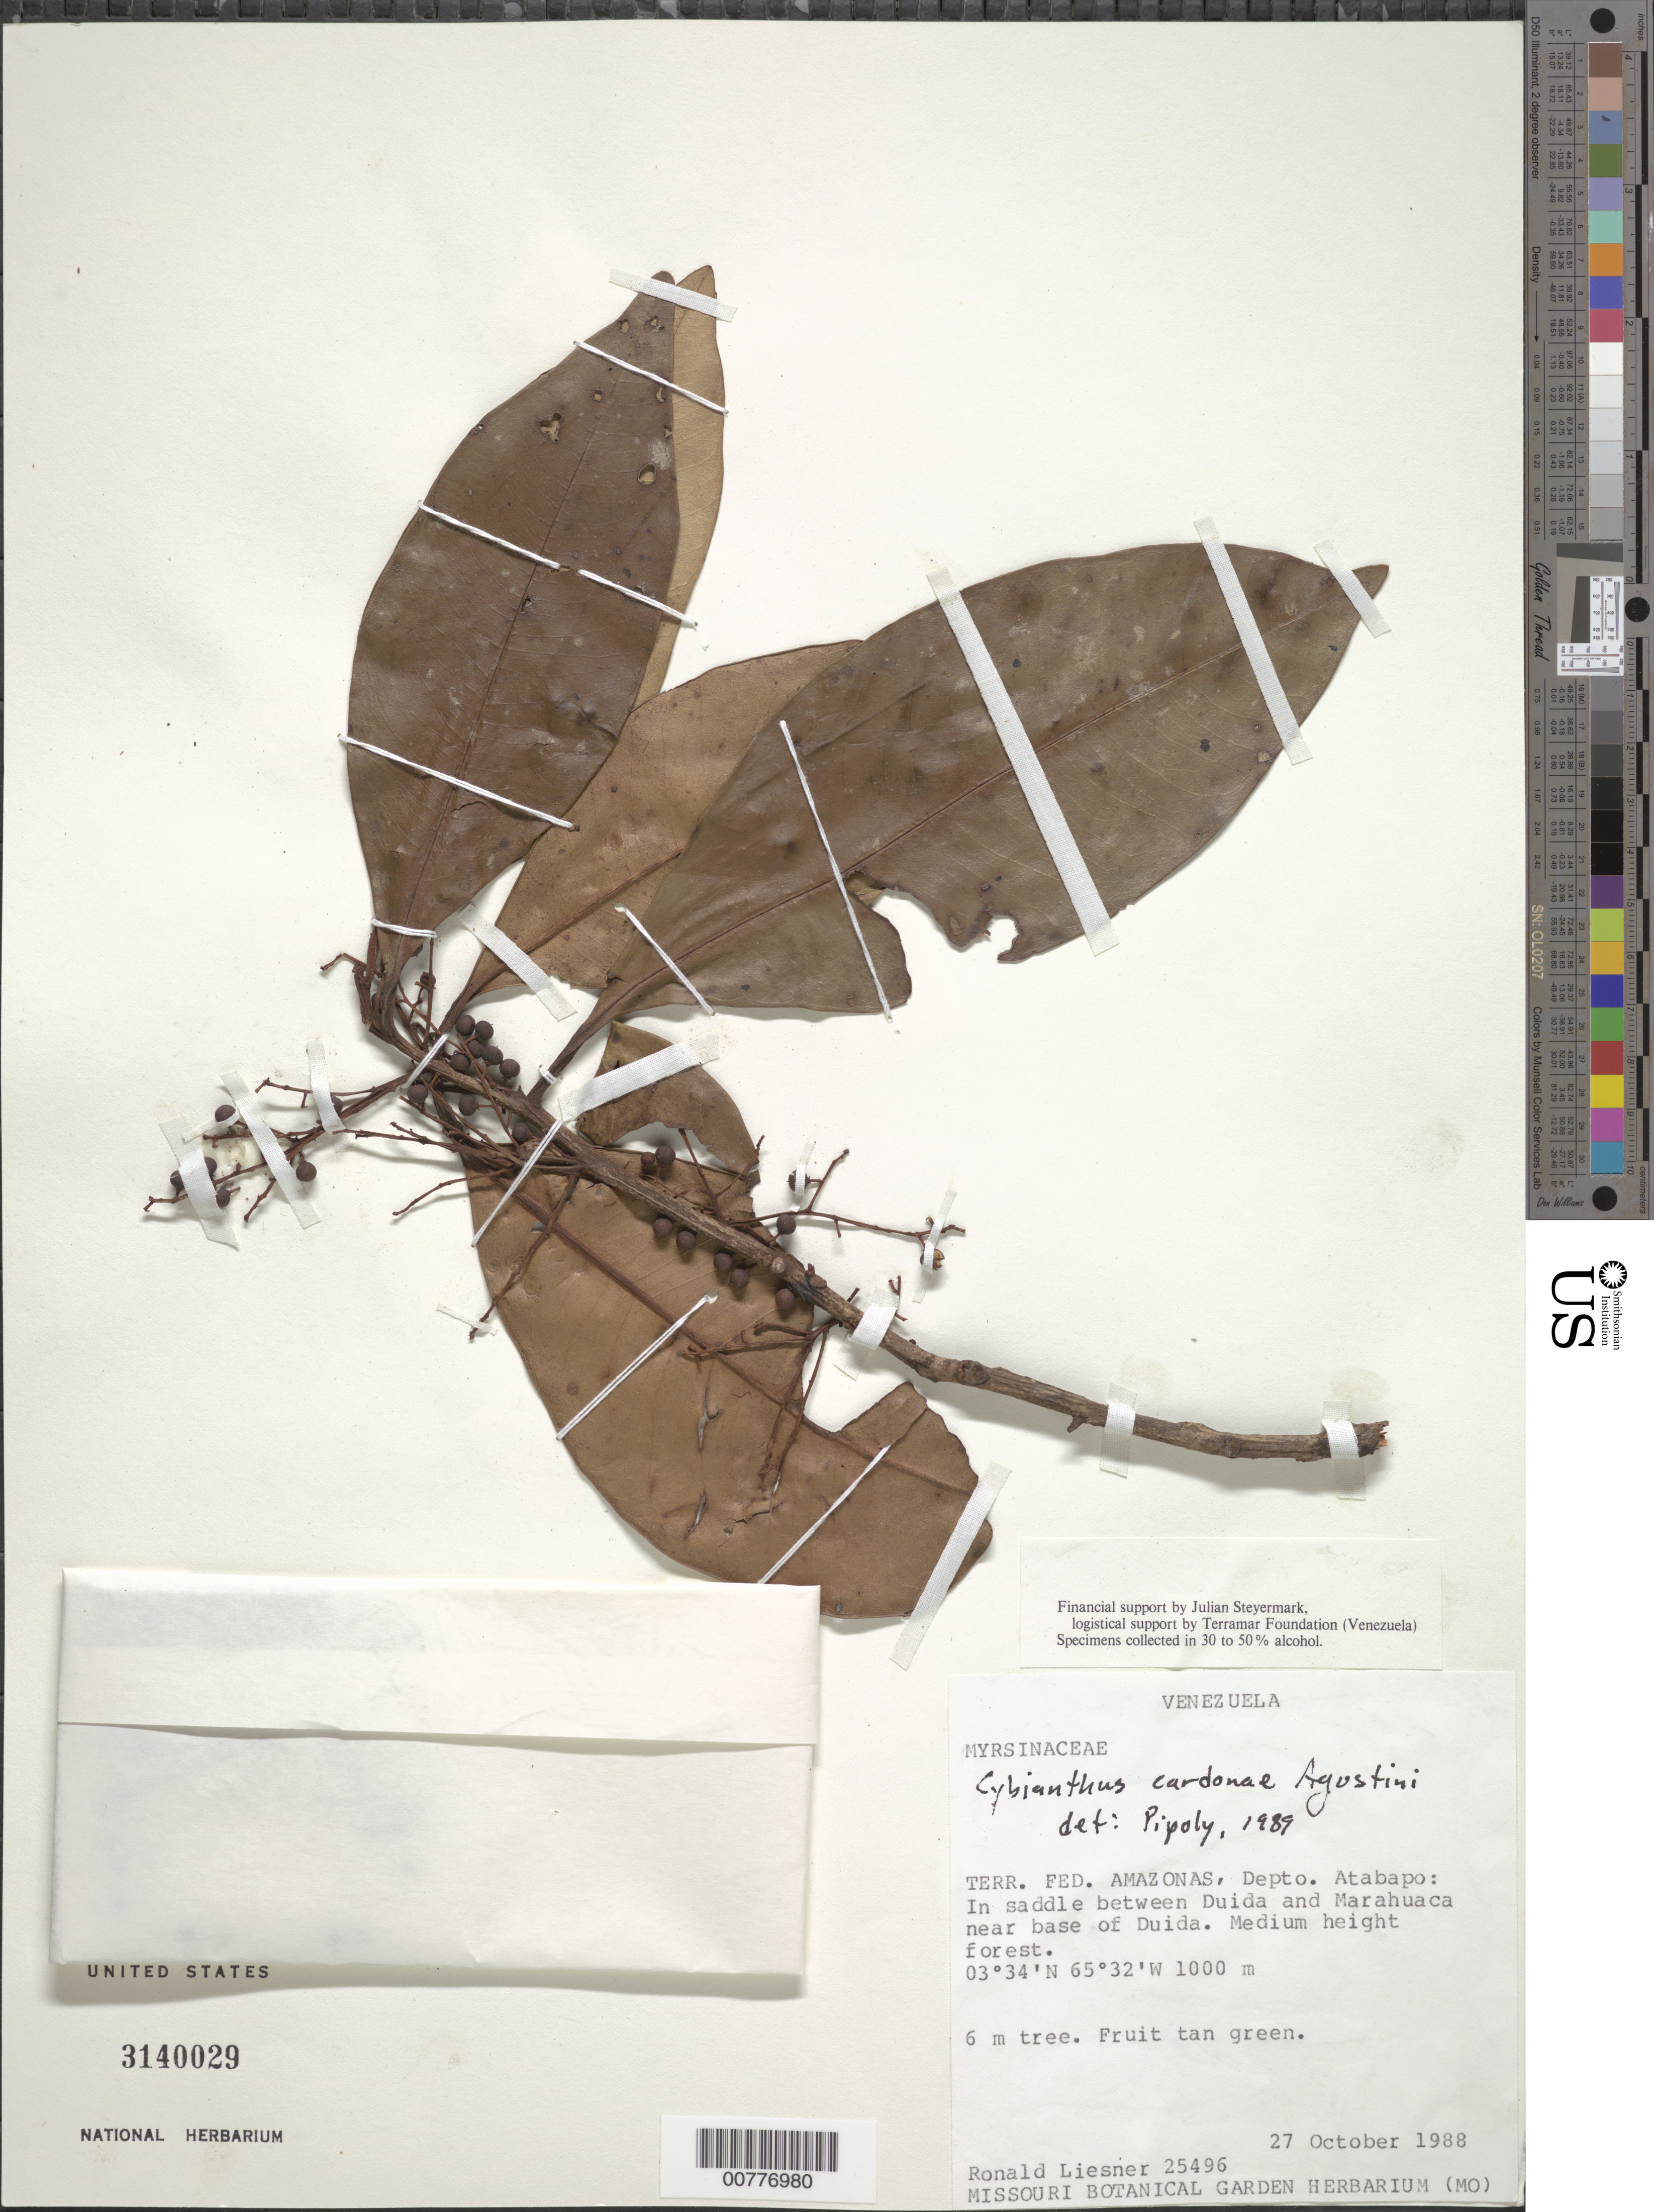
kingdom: Plantae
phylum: Tracheophyta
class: Magnoliopsida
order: Ericales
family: Primulaceae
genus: Cybianthus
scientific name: Cybianthus cardonae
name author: G. Agostini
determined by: Pipoly, J. J., III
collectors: R. L. Liesner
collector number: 25496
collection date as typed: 27-Oct-88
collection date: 1988-10-27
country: Venezuela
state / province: Amazonas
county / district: Atabapo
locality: Duida, near base; saddle between Duida and Marahuaca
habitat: Medium height forest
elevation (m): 1000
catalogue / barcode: US 3140029